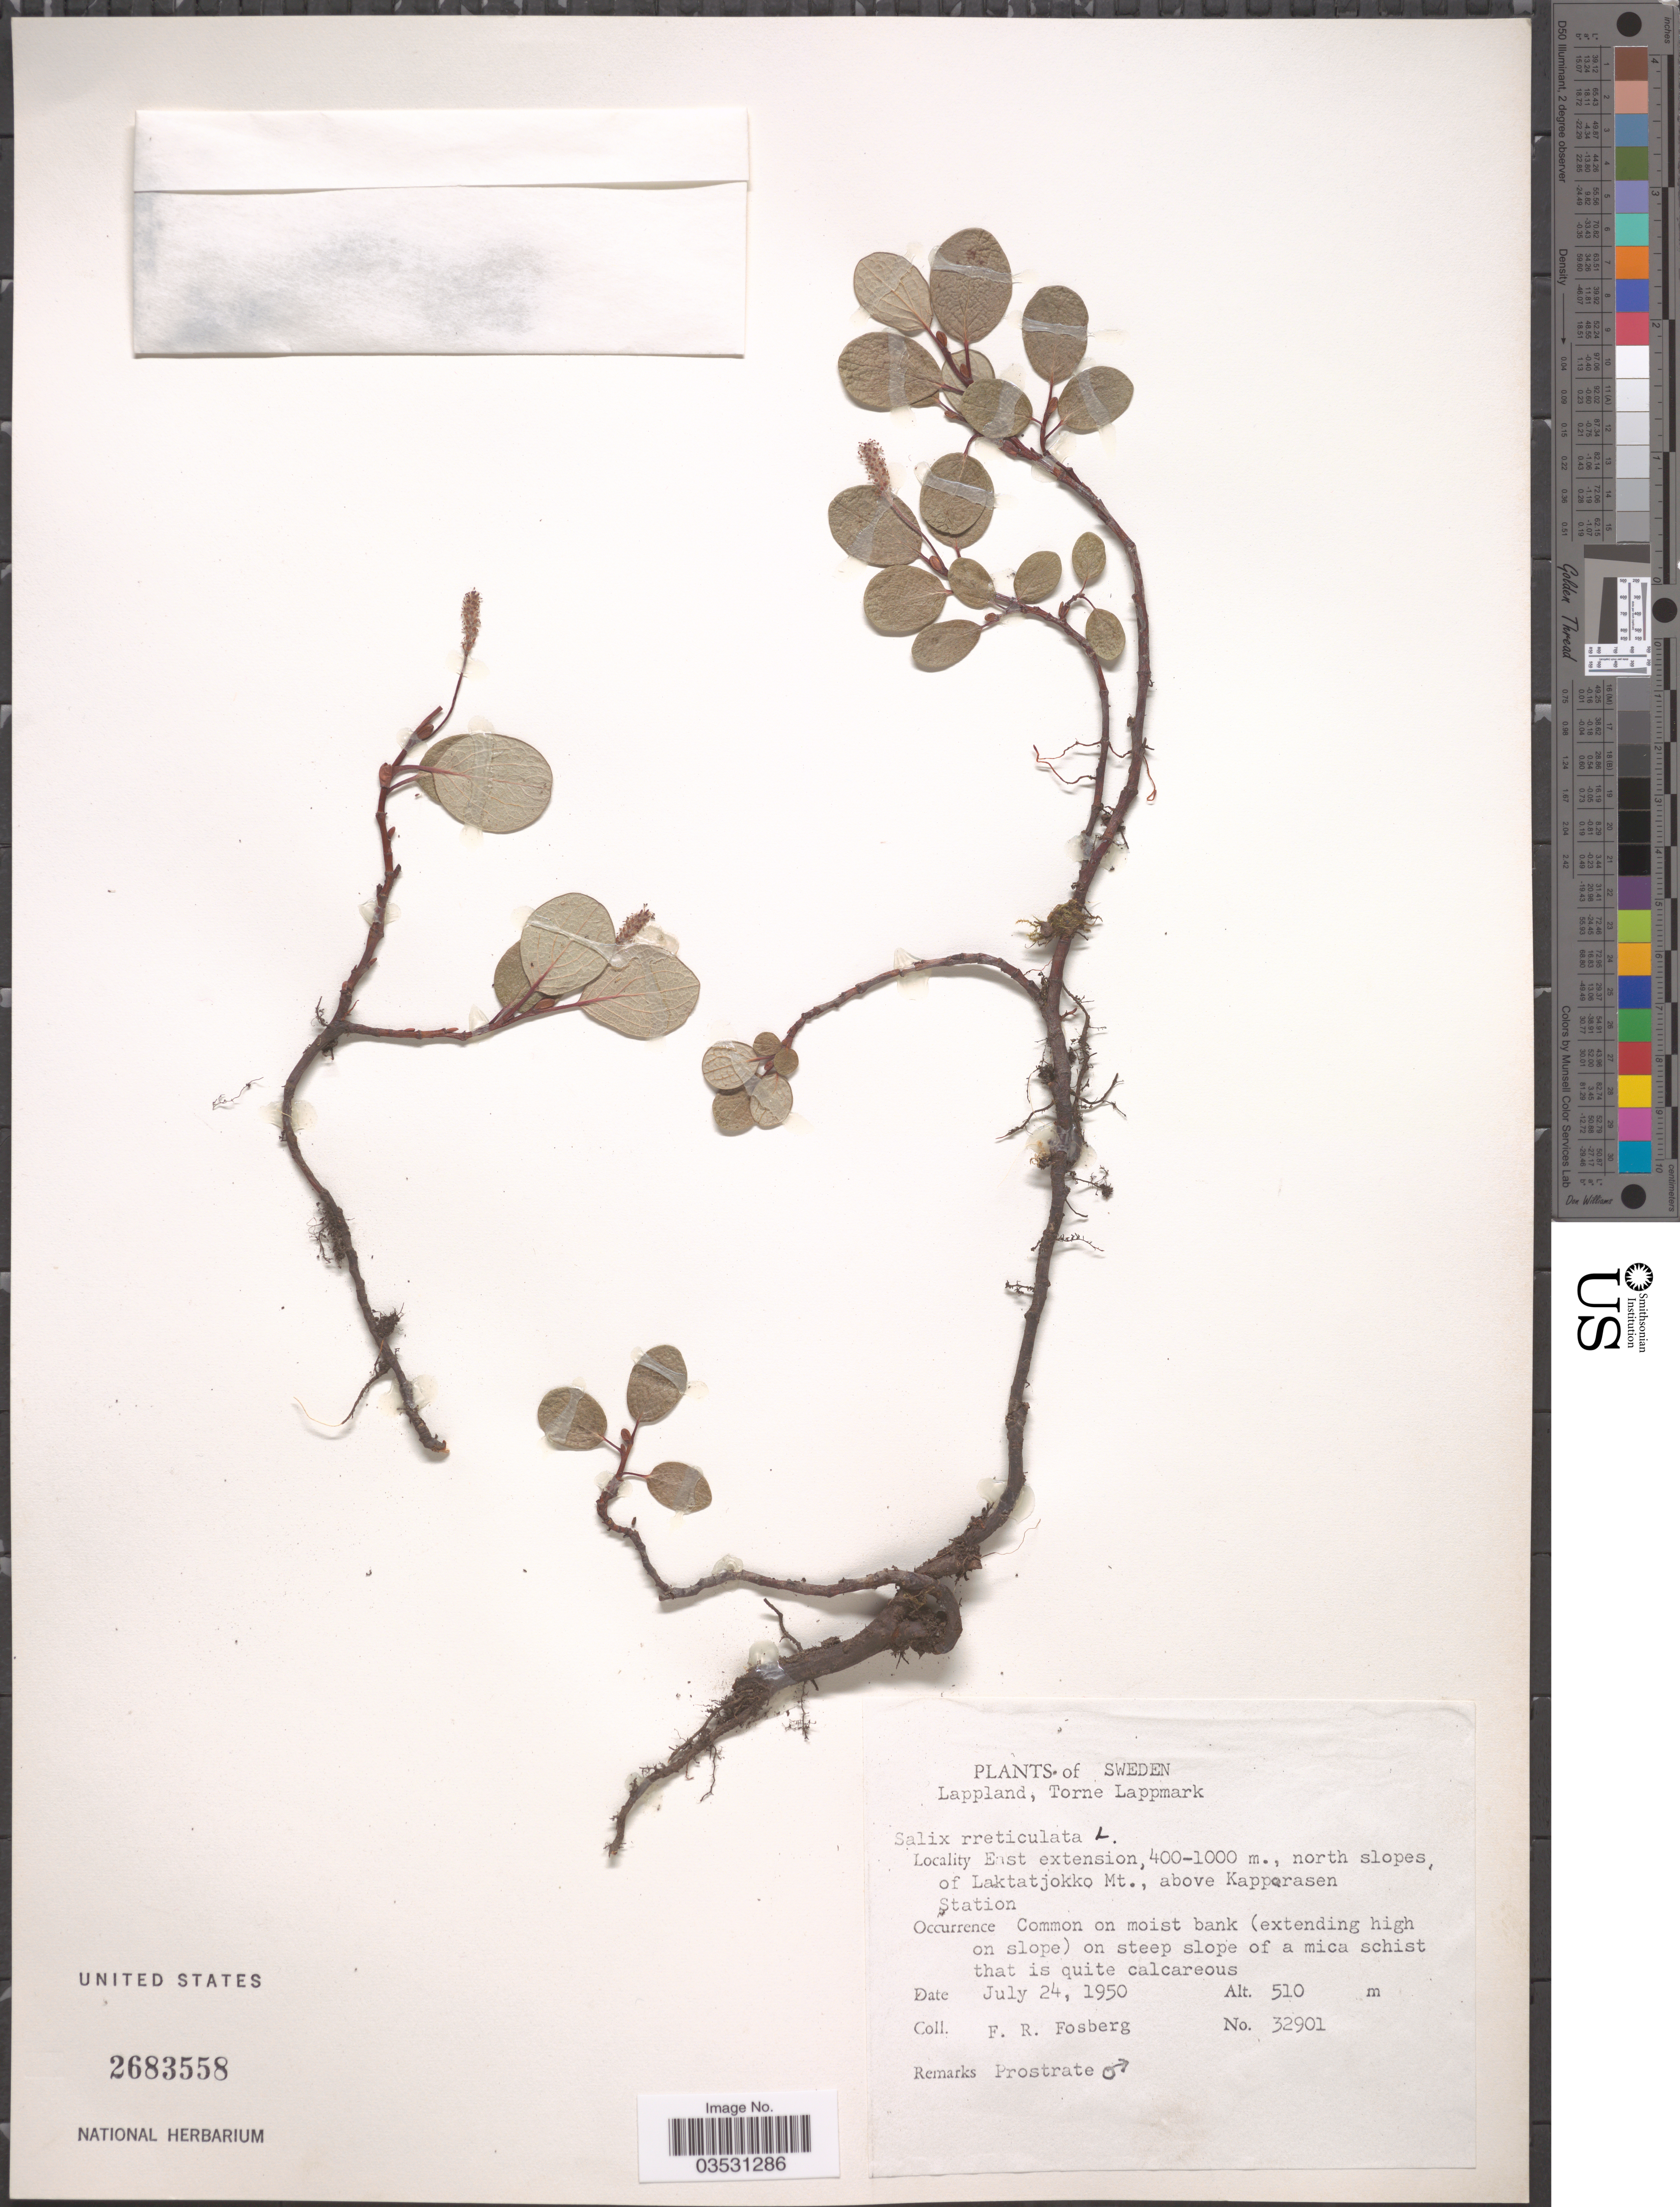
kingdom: Plantae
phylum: Tracheophyta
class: Magnoliopsida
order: Malpighiales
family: Salicaceae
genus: Salix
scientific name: Salix reticulata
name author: L.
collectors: F. R. Fosberg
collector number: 32901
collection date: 1950-07-24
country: Sweden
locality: Lappland, Torne Lappmark. East extension, 400-1000 m., north slopes of Laktatjokko Mt., above Kapporasen Station.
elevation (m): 510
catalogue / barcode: US 2683558